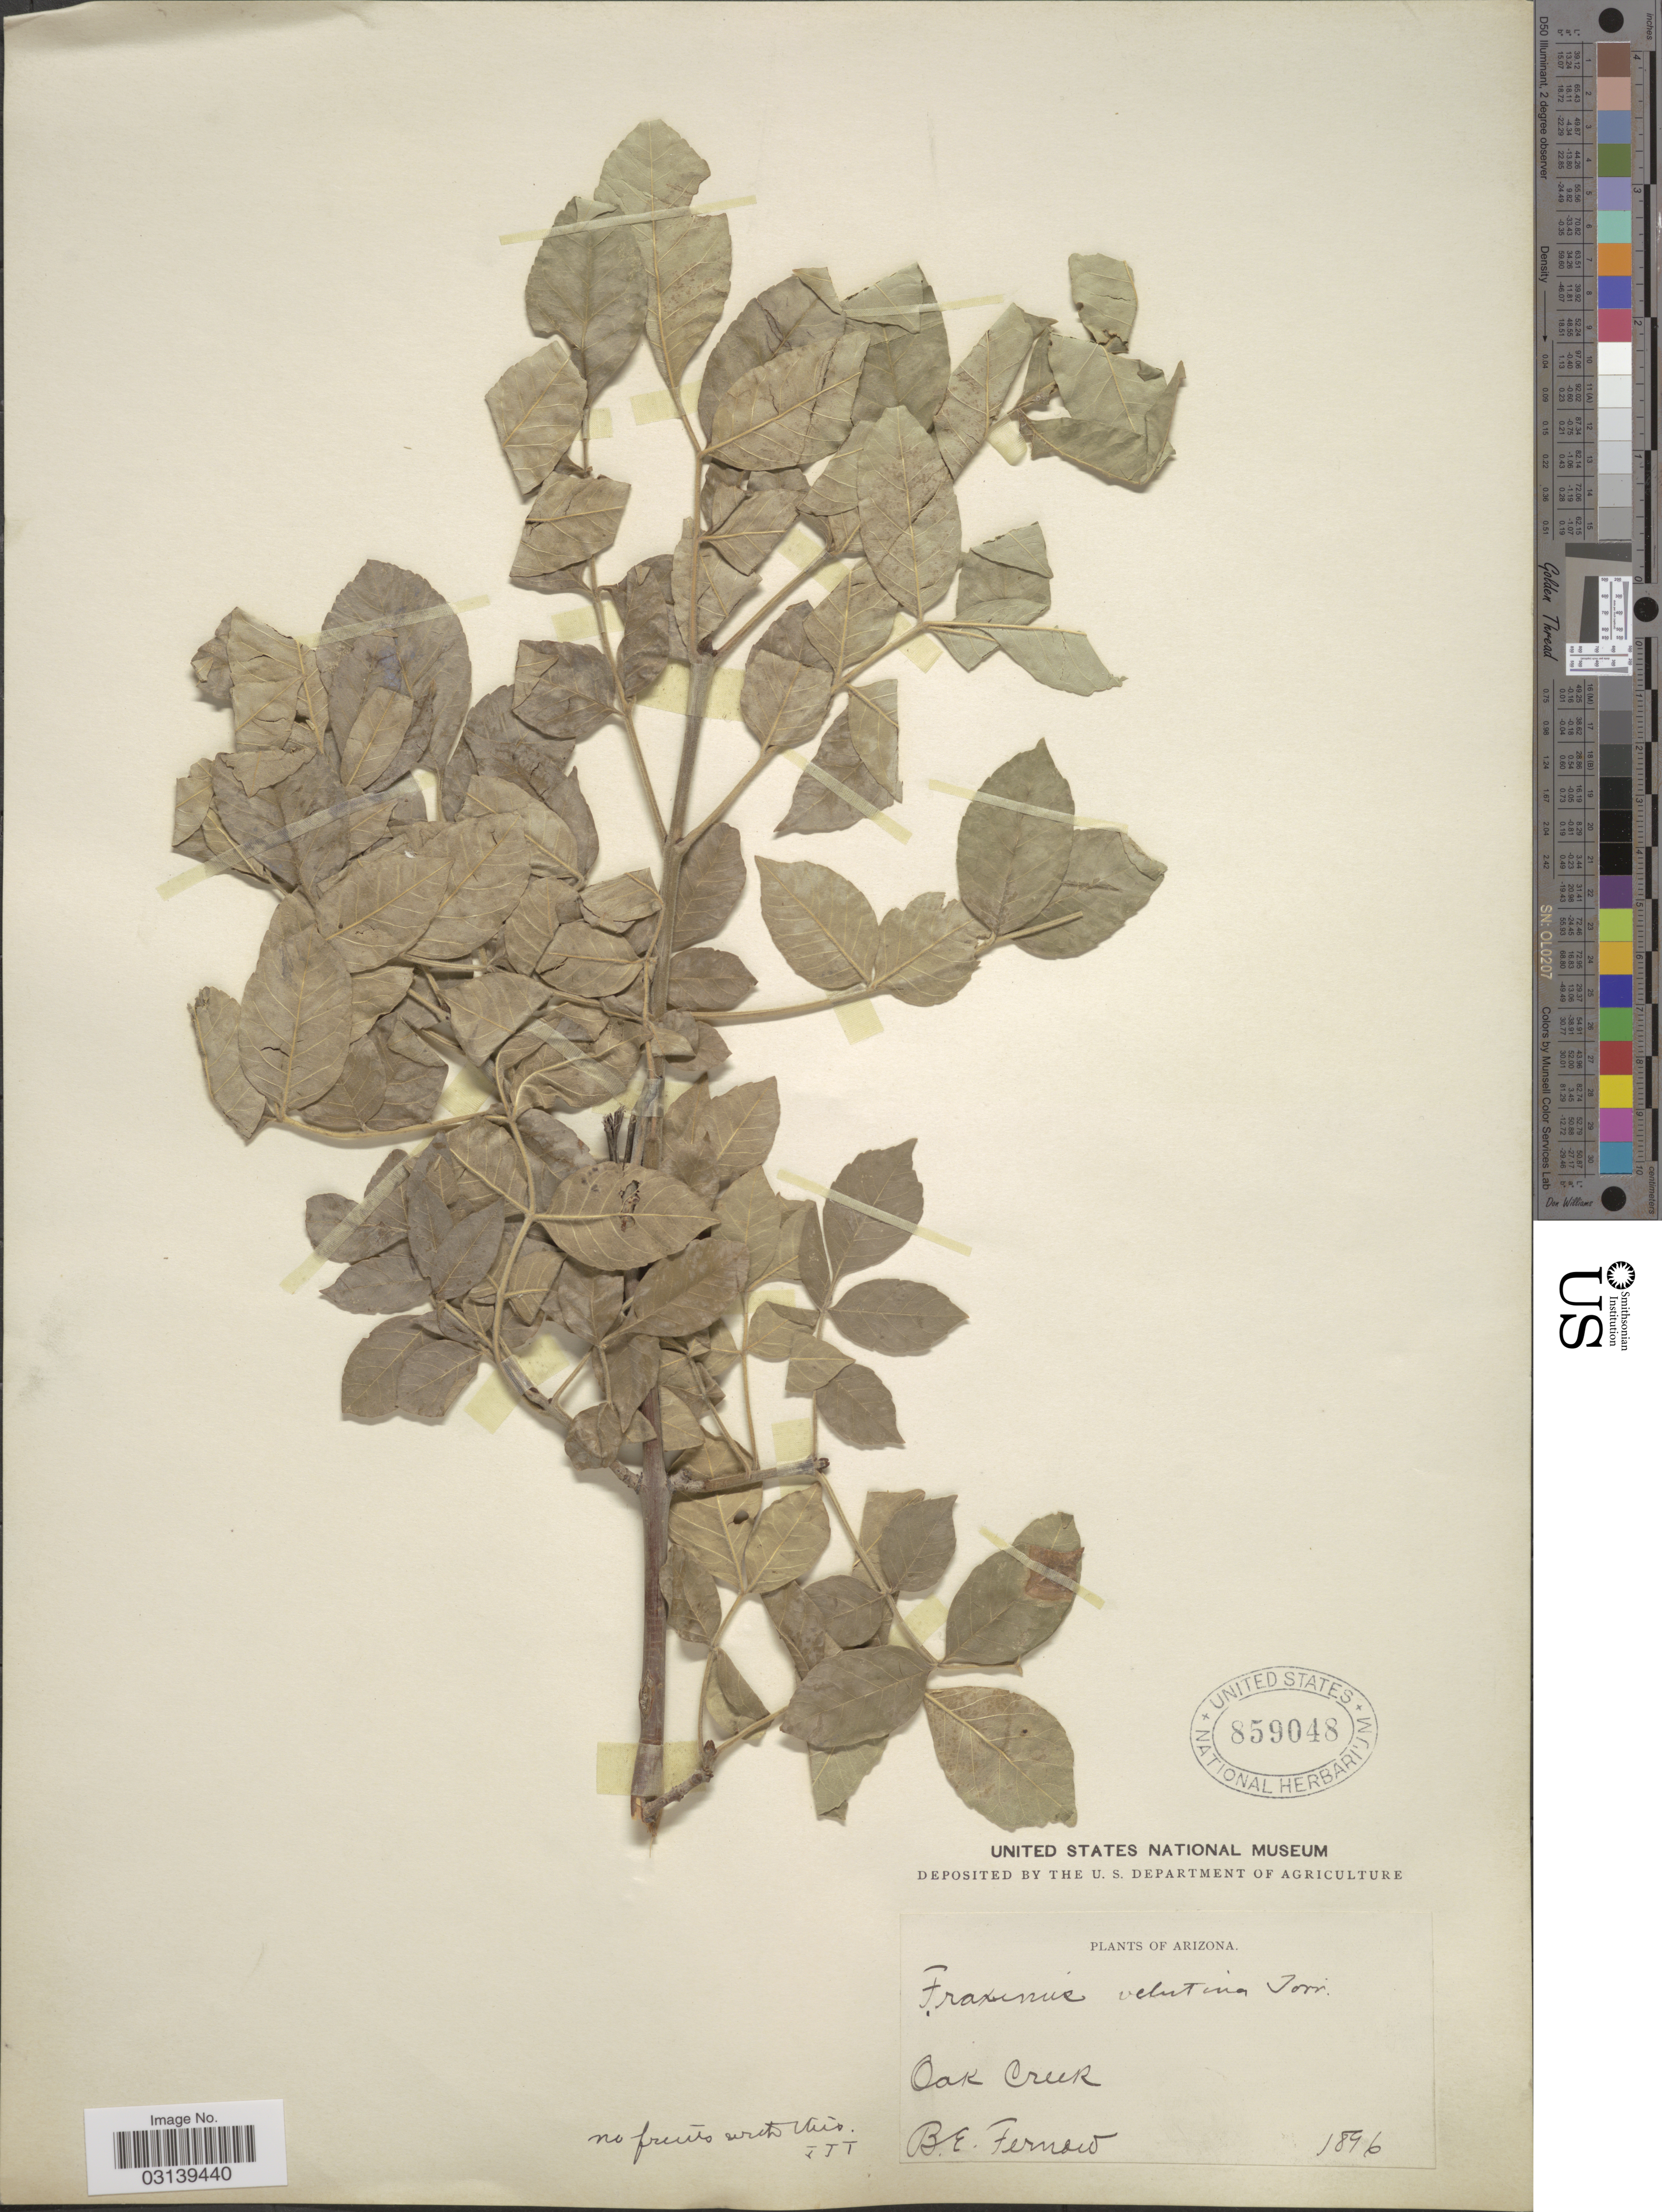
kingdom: Plantae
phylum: Tracheophyta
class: Magnoliopsida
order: Lamiales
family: Oleaceae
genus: Fraxinus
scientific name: Fraxinus velutina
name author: Torr.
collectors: B. Fernow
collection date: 1896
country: United States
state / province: Arizona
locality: Oak Creek.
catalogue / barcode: US 859048